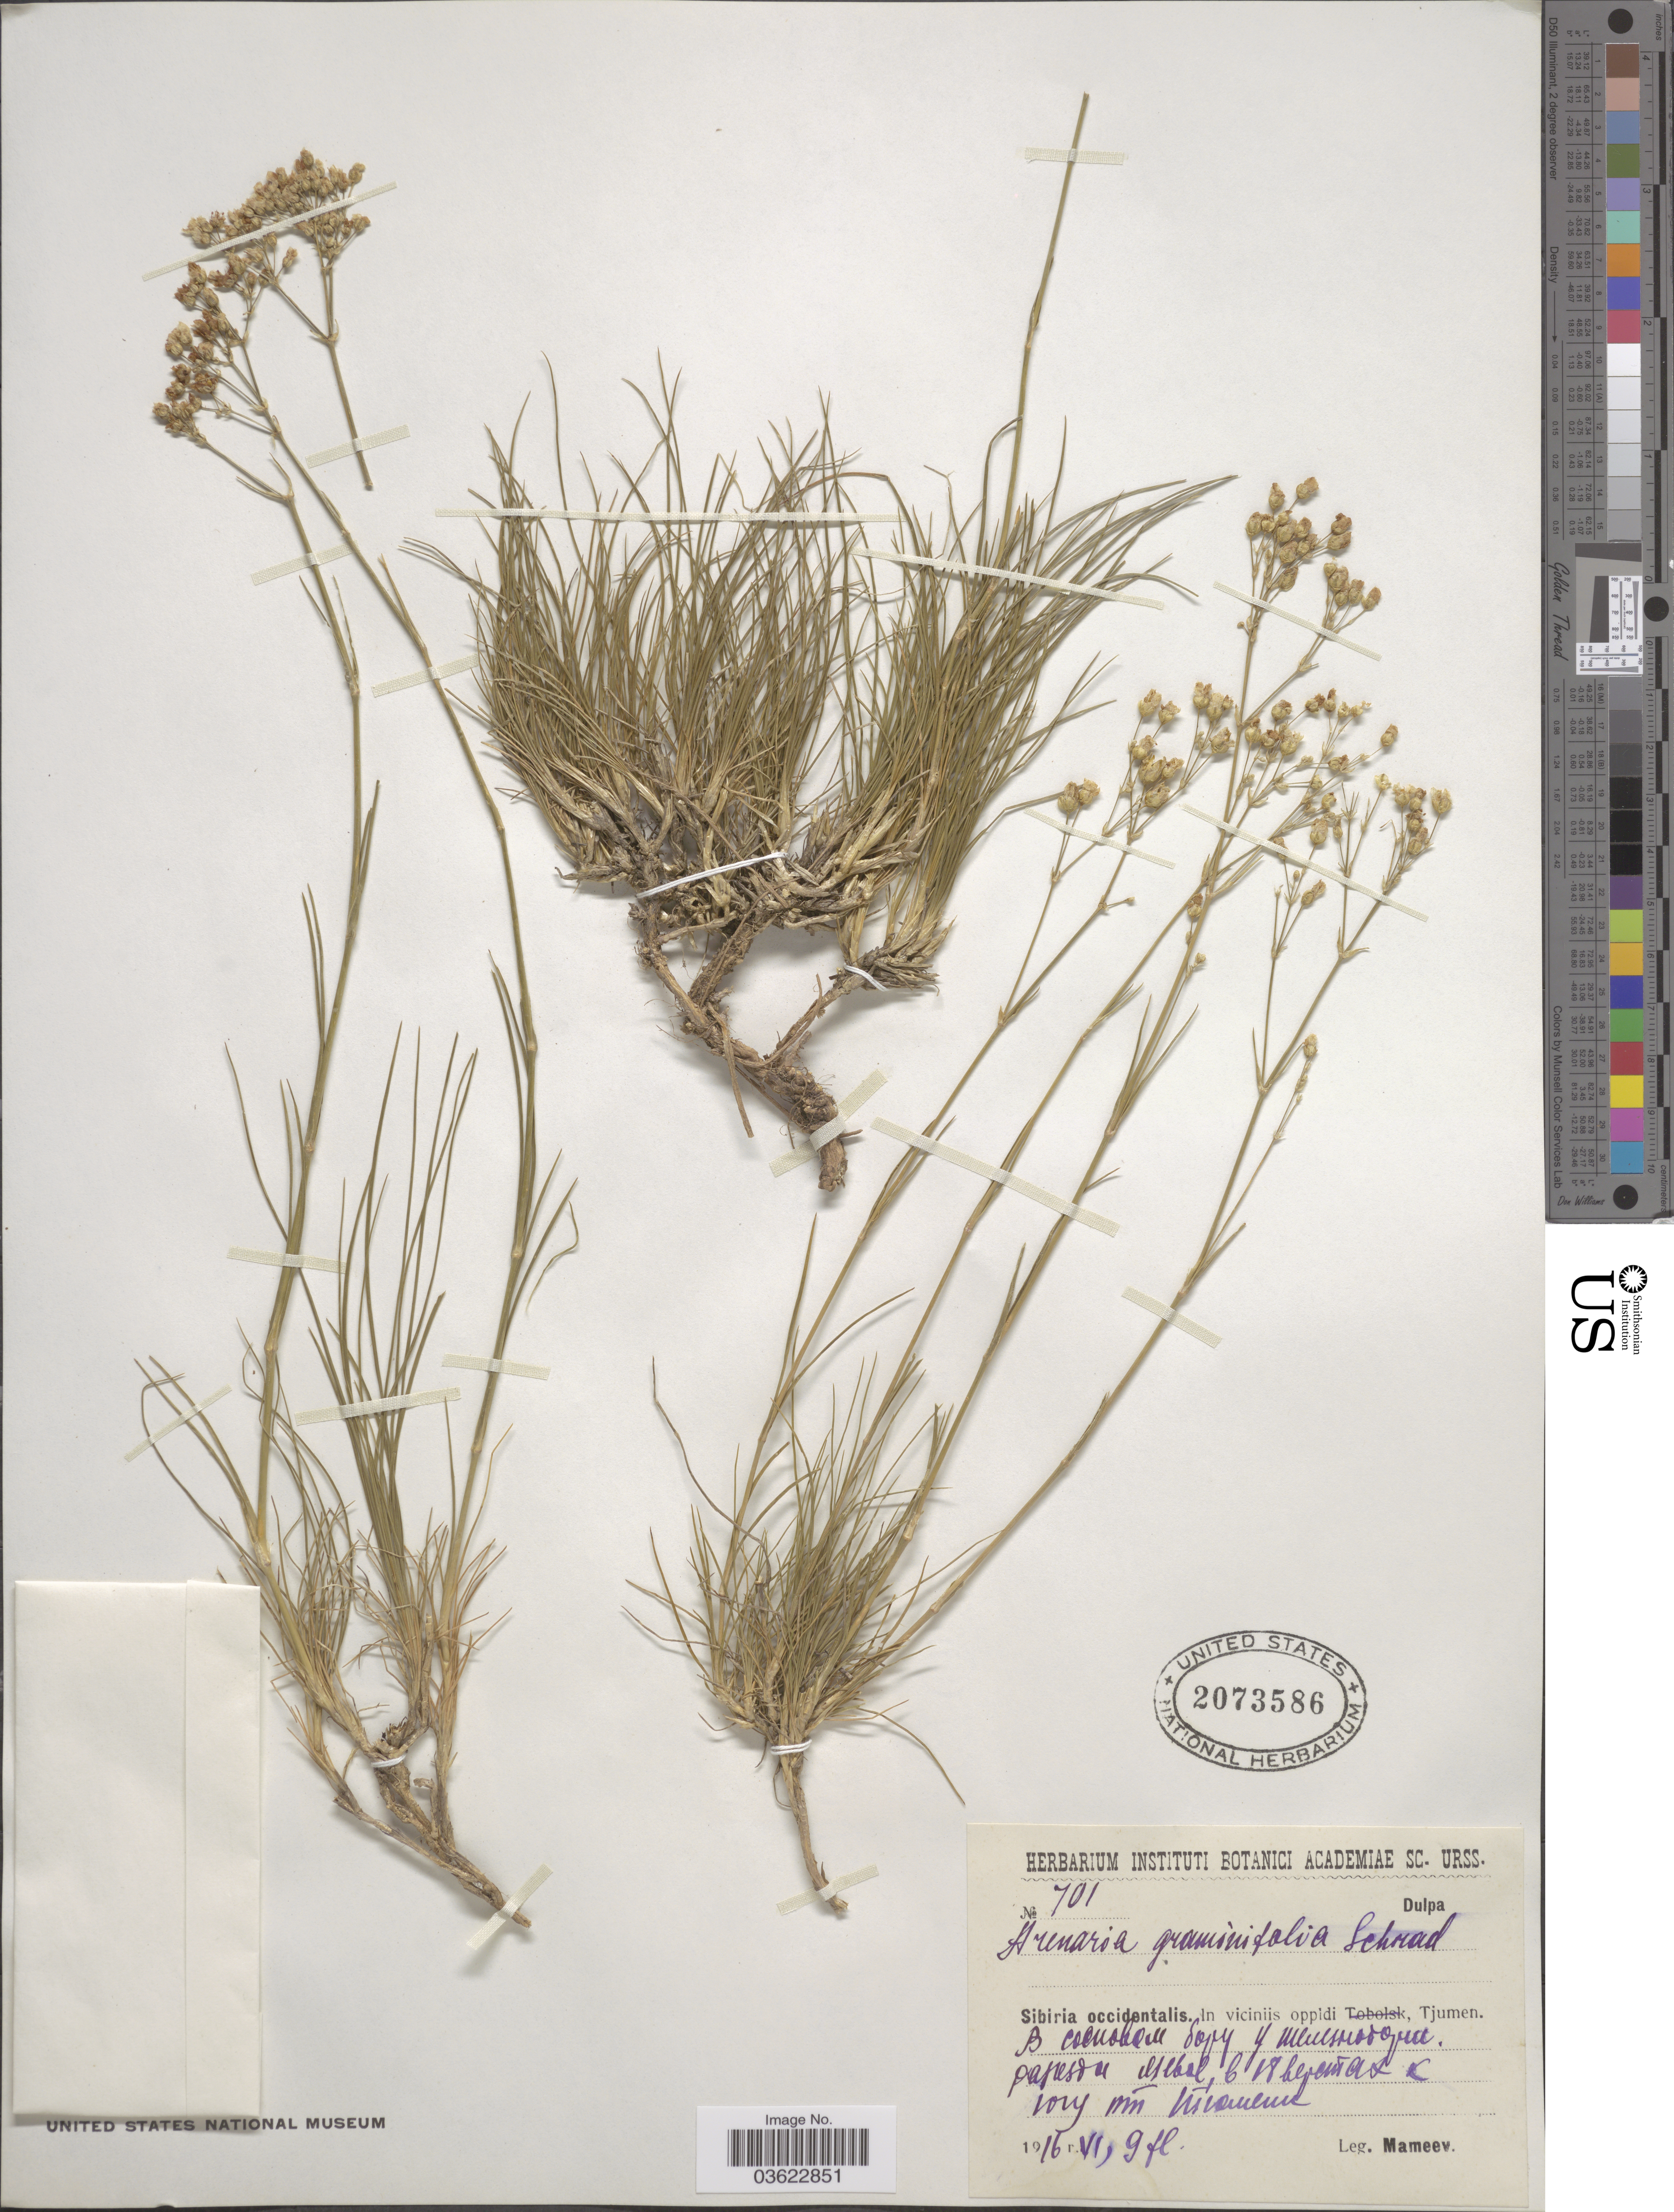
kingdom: Plantae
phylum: Tracheophyta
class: Magnoliopsida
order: Caryophyllales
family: Caryophyllaceae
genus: Eremogone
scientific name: Eremogone procera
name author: (Spreng.) Rchb.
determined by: Strong, Mark T., (BOT), Smithsonian Institution - National Museum of Natural History (UNITED STATES)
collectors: Mameev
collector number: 701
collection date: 1916-06-09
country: Russian Federation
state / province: Tyumen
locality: Sibiria occidentalis. In viciniis oppidi, Tjumen. X.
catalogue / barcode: US 2073586